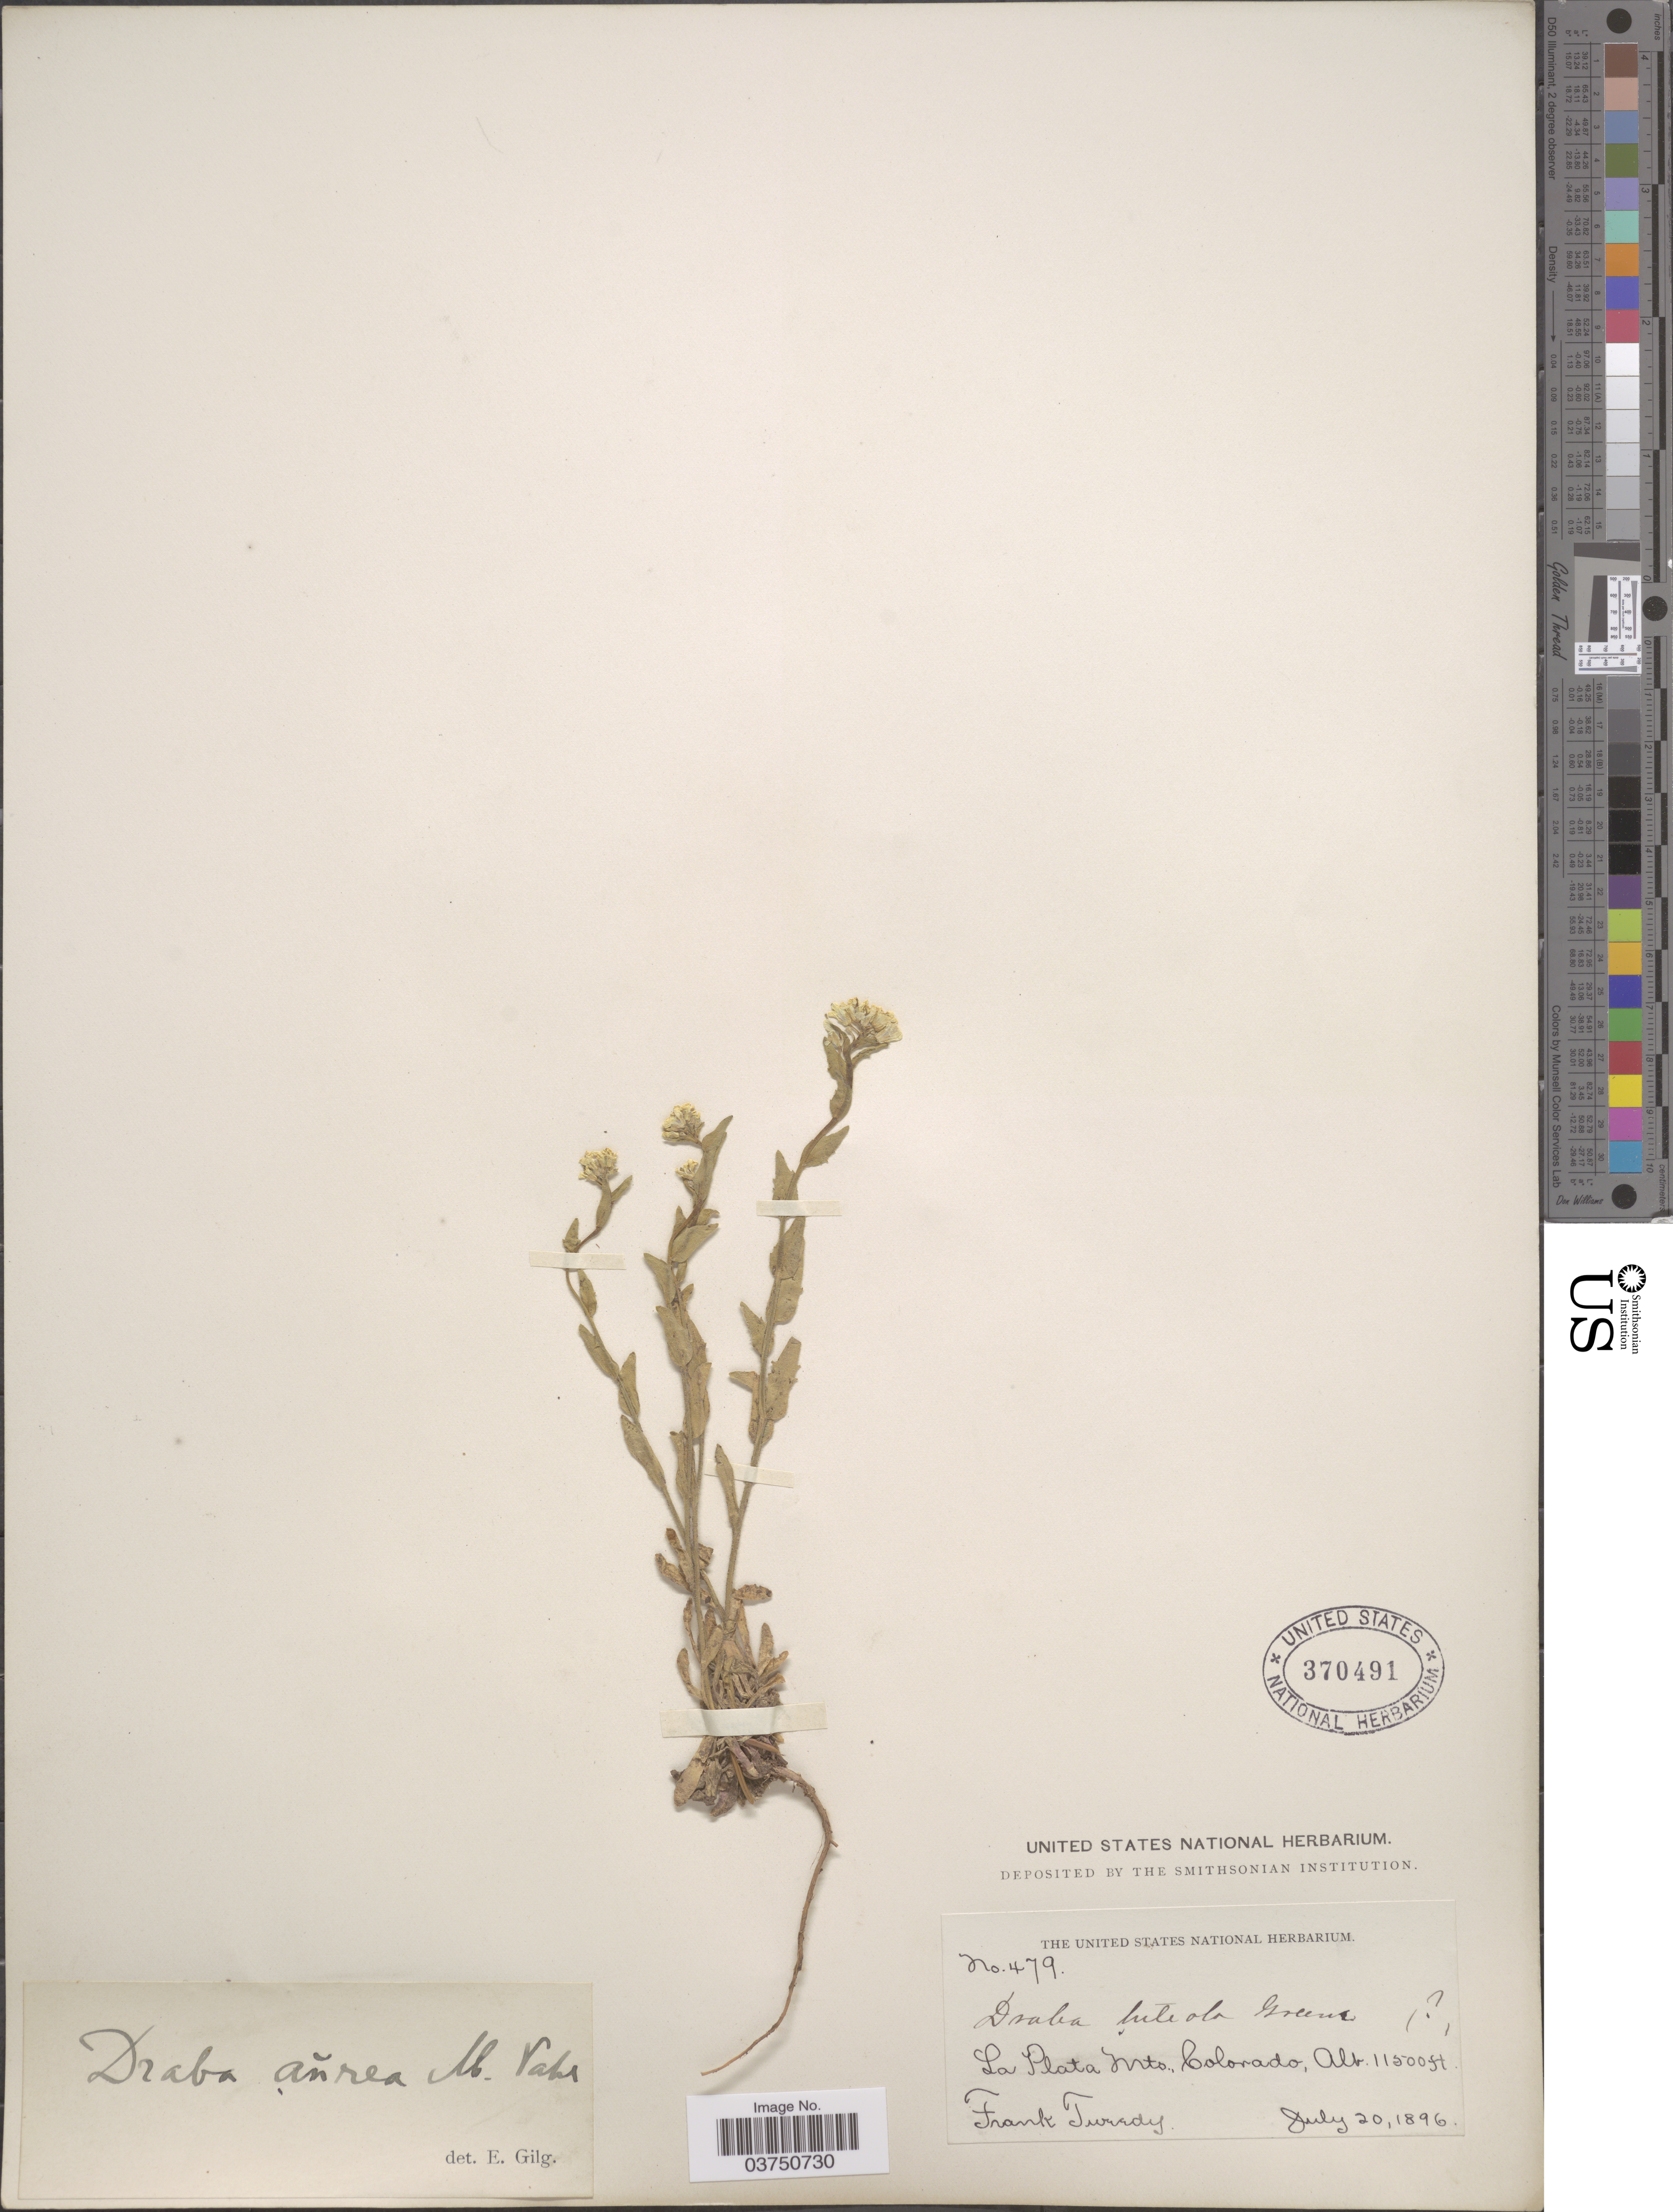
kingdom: Plantae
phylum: Tracheophyta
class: Magnoliopsida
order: Brassicales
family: Brassicaceae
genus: Draba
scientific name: Draba aurea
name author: Vahl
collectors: F. Tweedy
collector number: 479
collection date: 1896-07-20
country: United States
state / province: Colorado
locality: La Plata Mts.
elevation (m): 3505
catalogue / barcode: US 370491